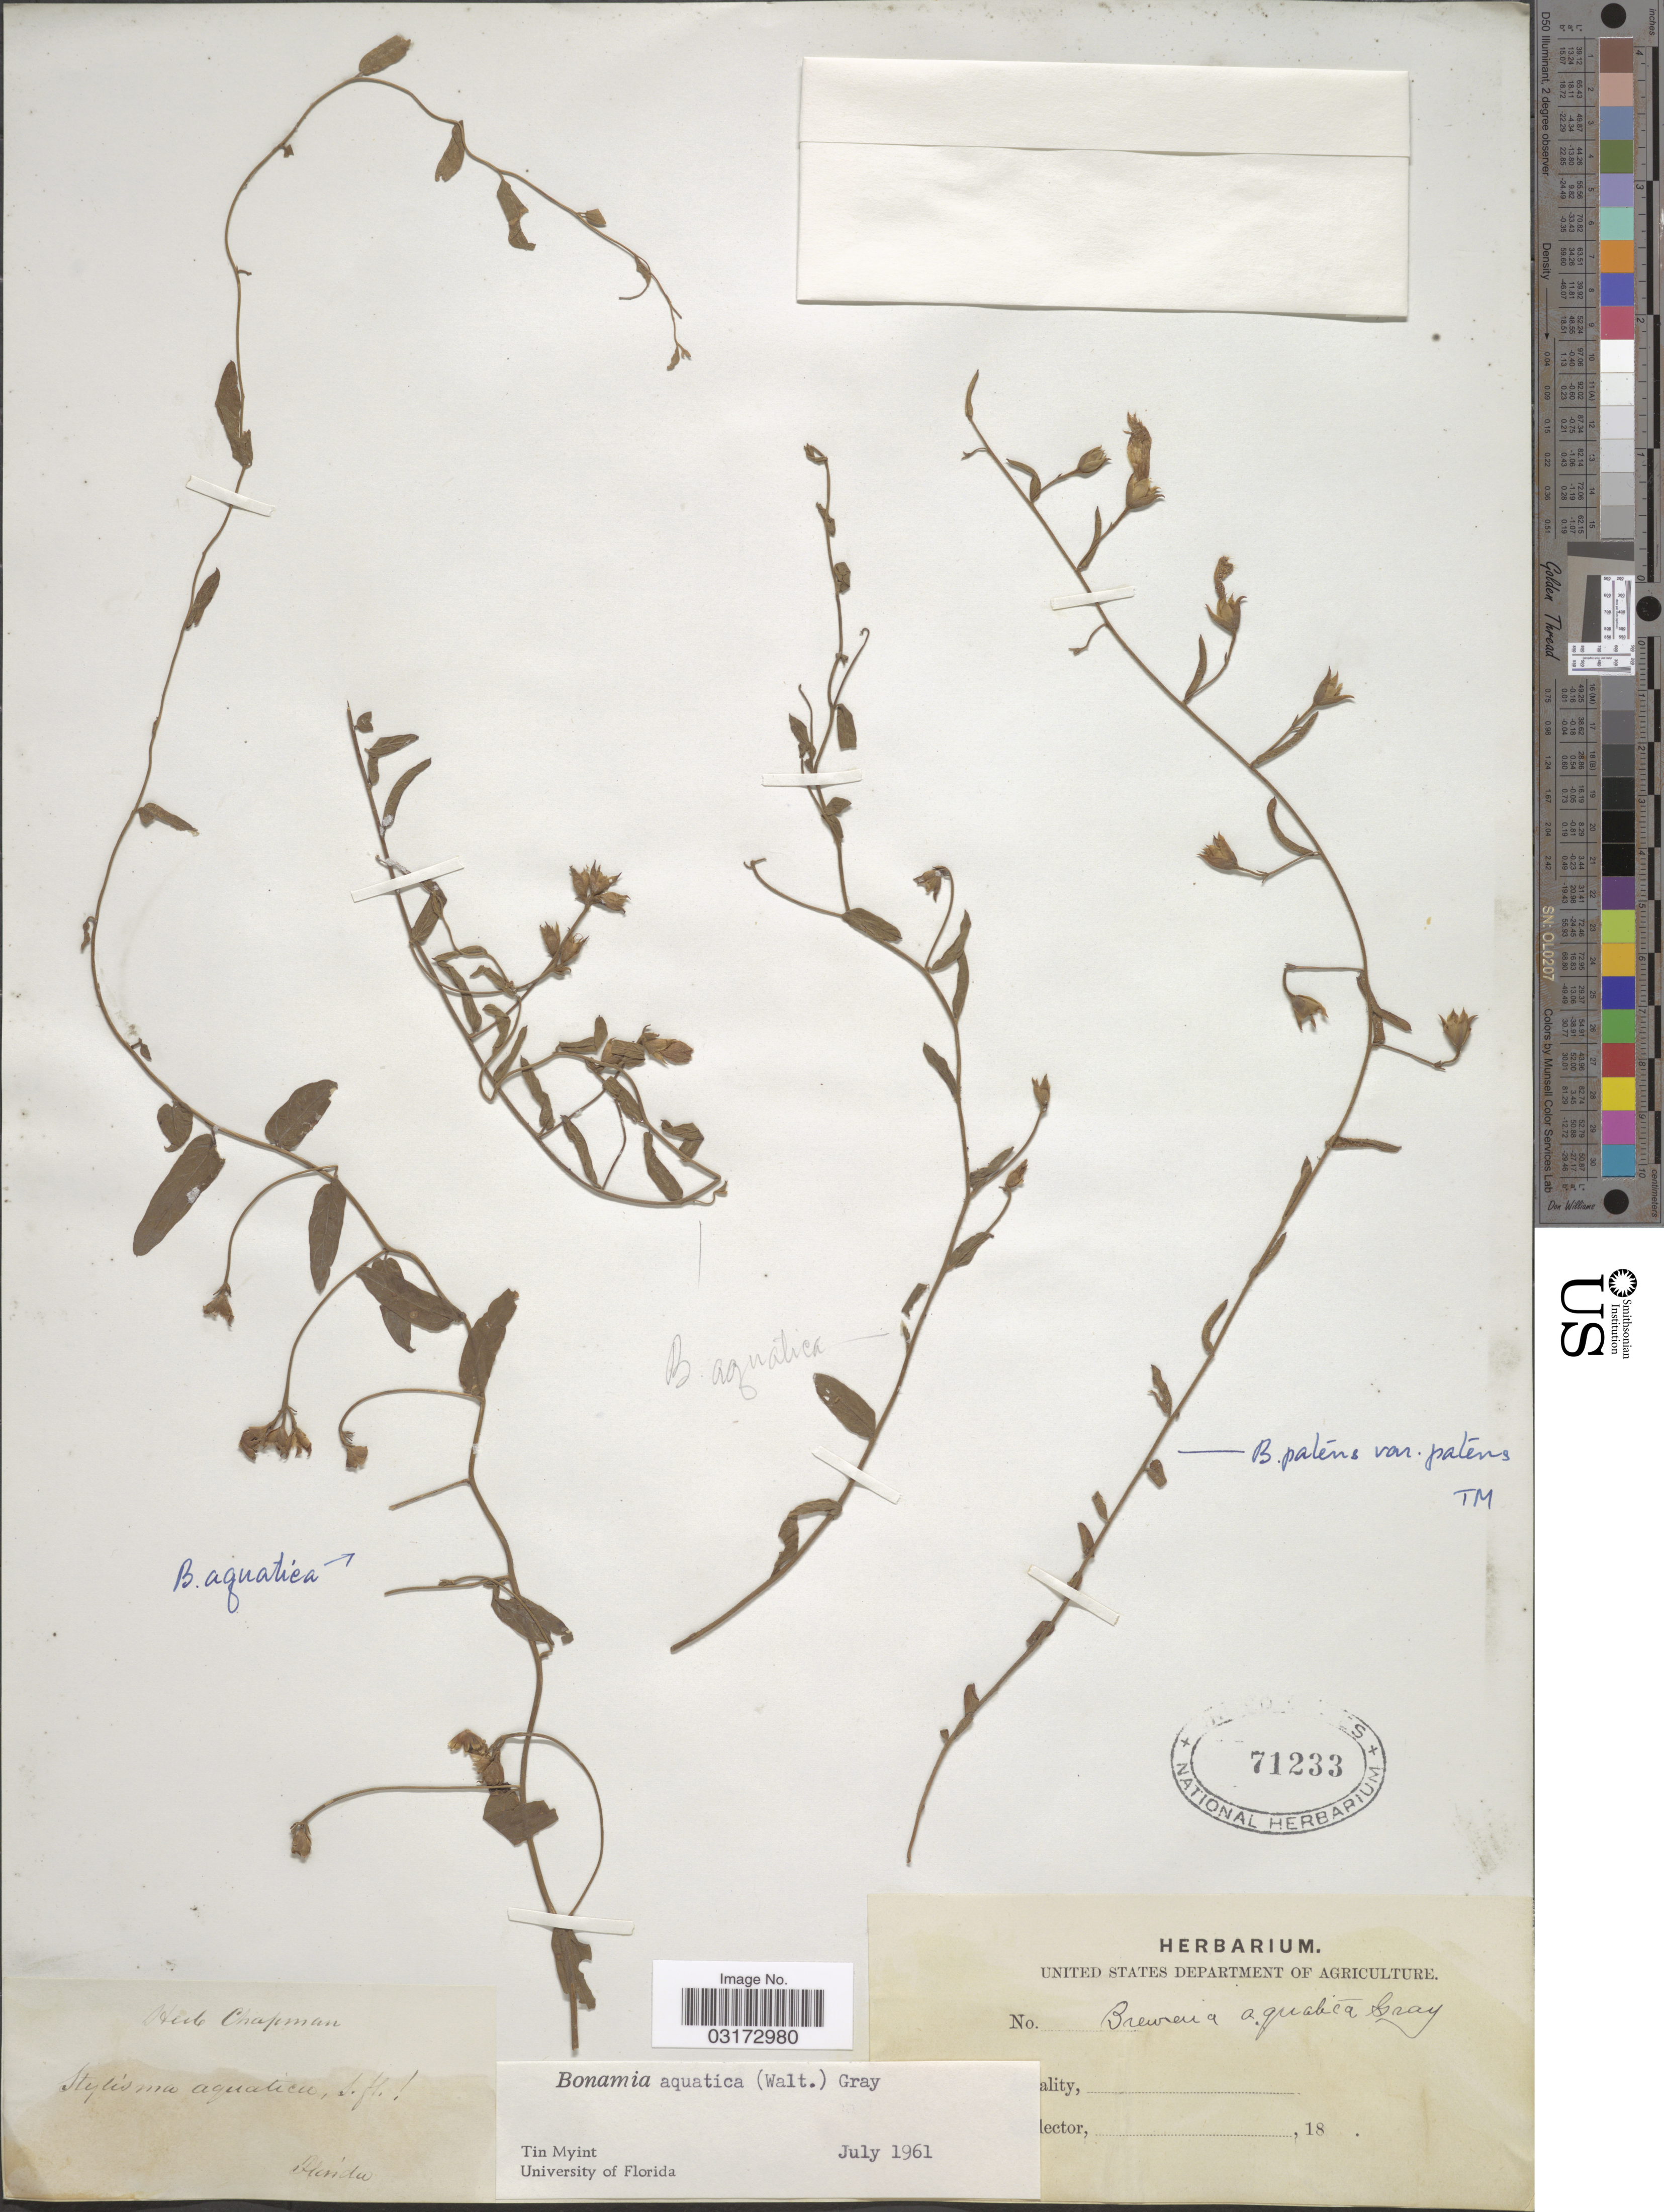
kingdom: Plantae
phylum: Tracheophyta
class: Magnoliopsida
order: Solanales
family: Convolvulaceae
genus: Stylisma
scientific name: Stylisma aquatica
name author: (Walter) Raf.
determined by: Strong, Mark T., (BOT), Smithsonian Institution - National Museum of Natural History (UNITED STATES)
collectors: ex herb. Chapman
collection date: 1961-07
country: United States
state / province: Florida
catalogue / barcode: US 71233